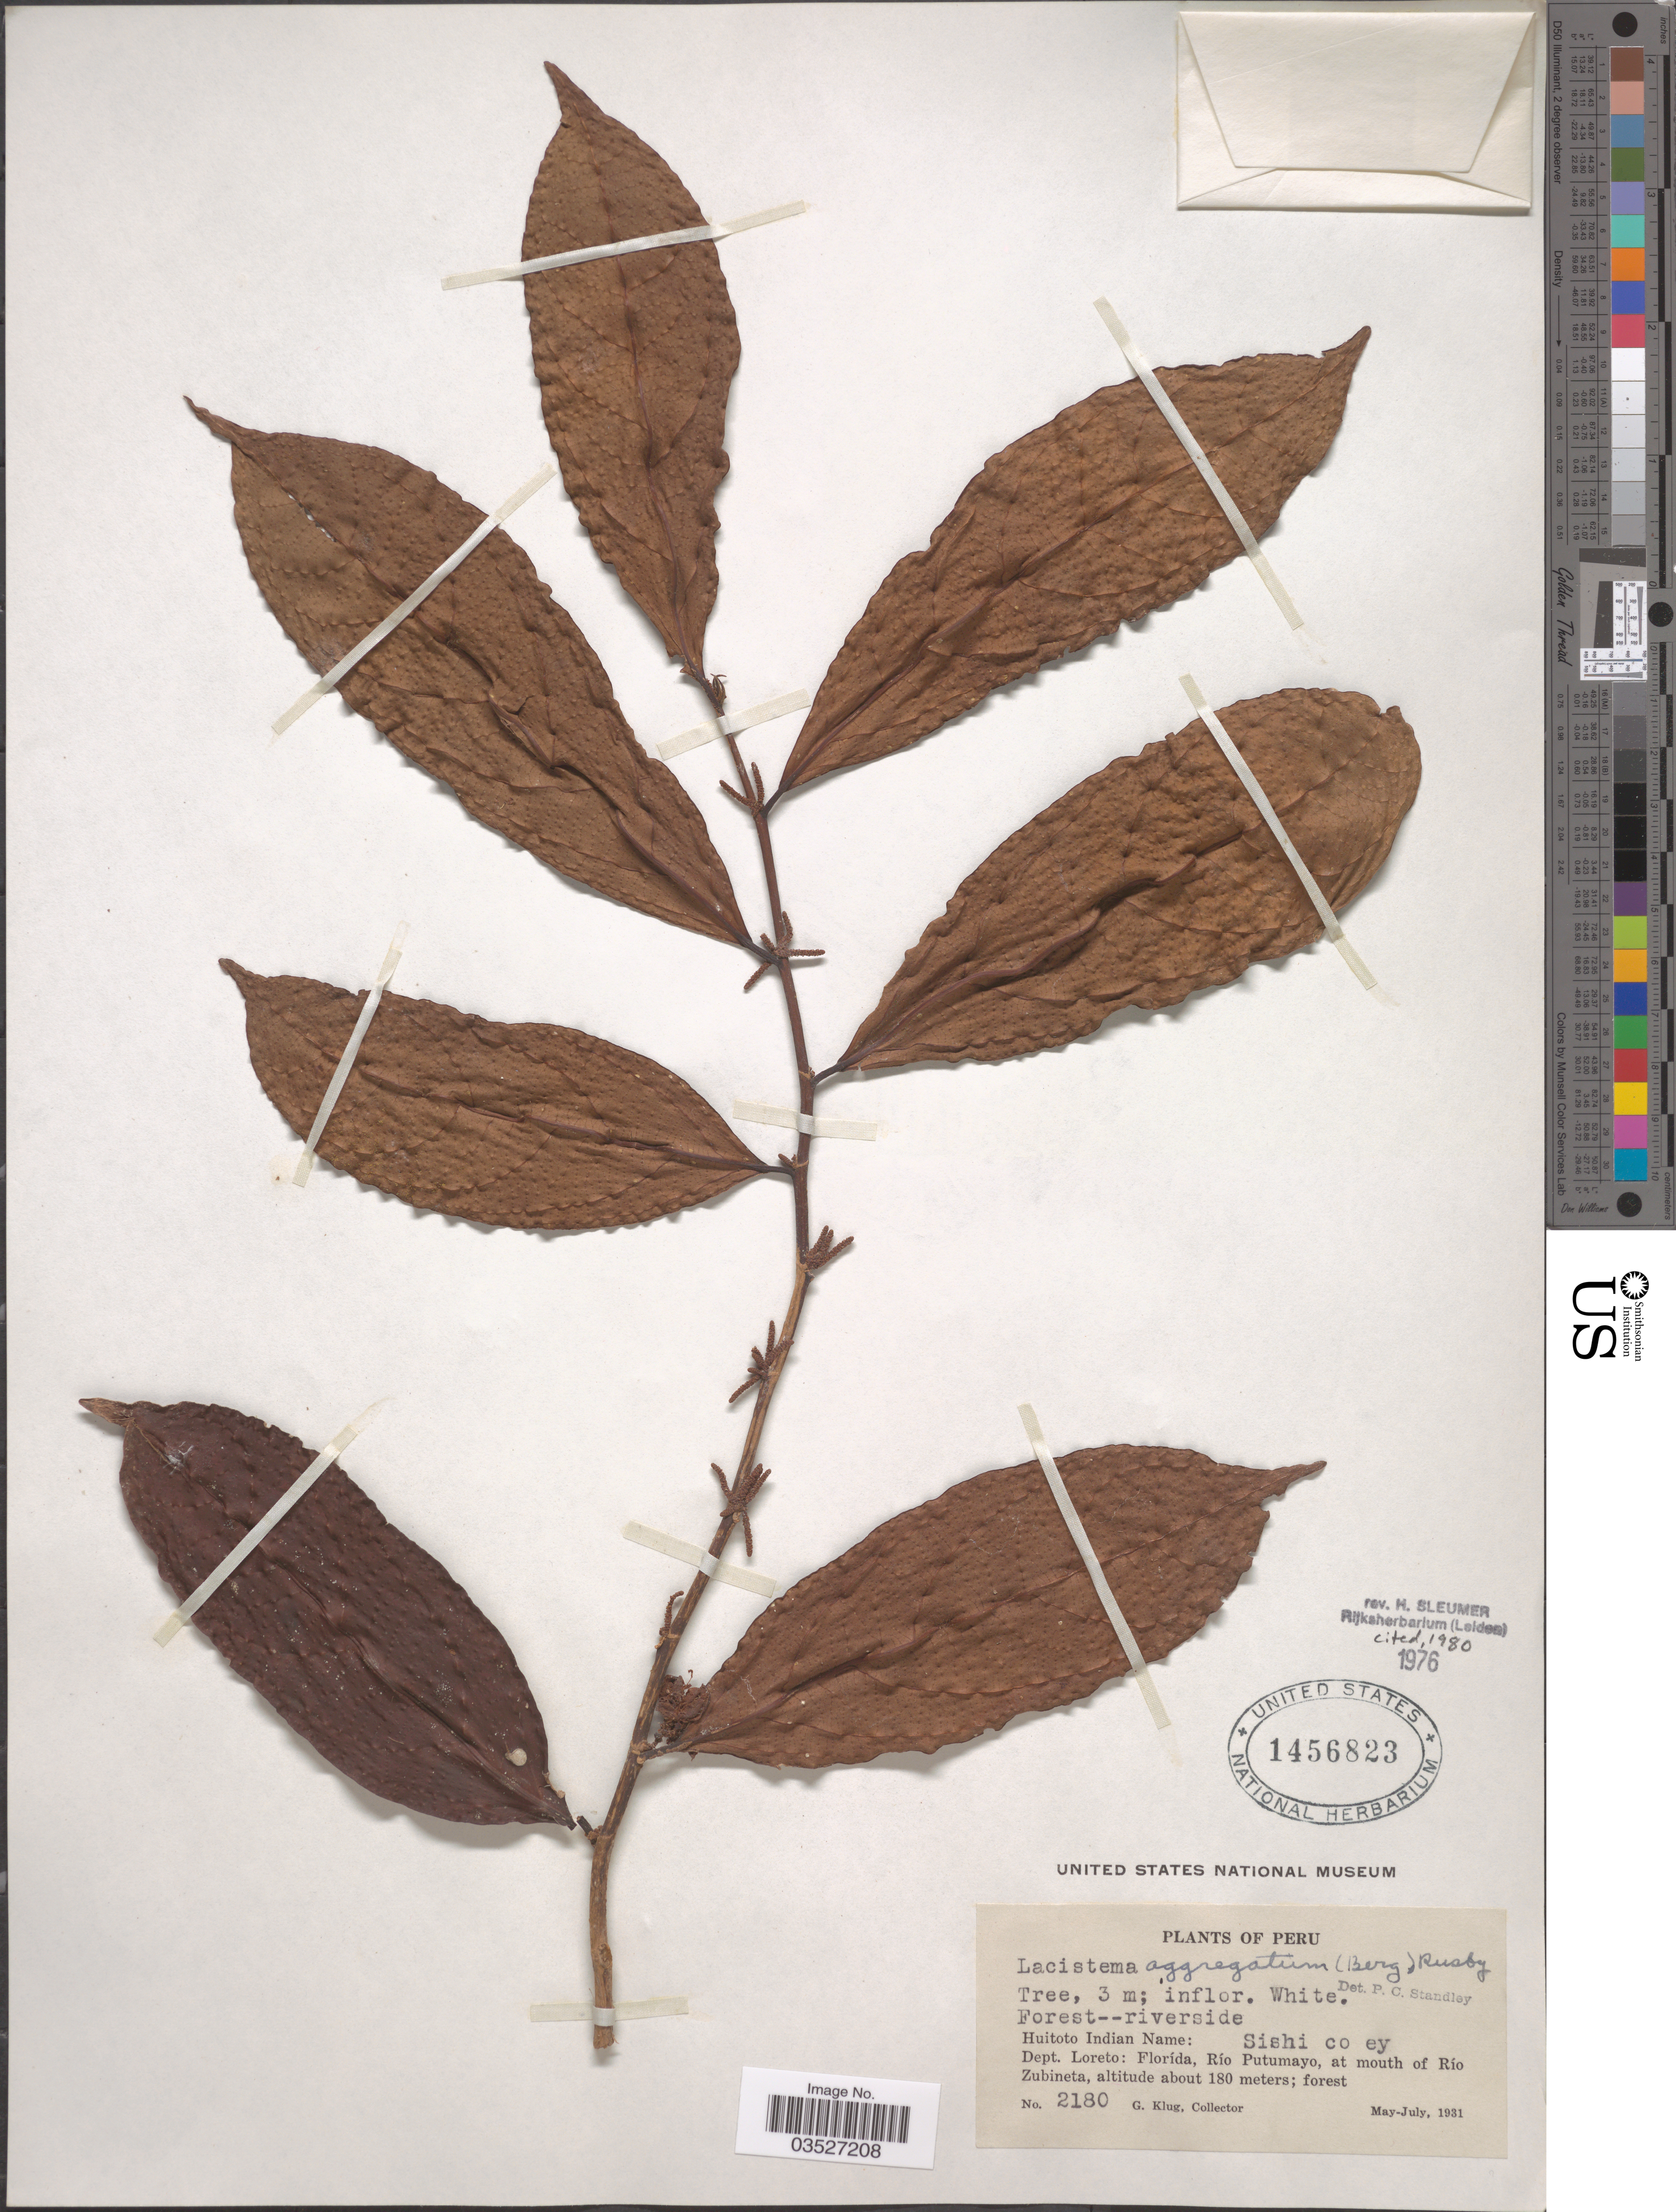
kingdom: Plantae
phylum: Tracheophyta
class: Magnoliopsida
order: Malpighiales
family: Lacistemataceae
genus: Lacistema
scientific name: Lacistema aggregatum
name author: (P.J. Bergius) Rusby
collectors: G. Klug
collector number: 2180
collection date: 1931-05/1931-07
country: Peru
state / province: Loreto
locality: Forest--riverside. Dept. Loreto: Florída, Río Putumayo, at mouth of Río Zubineta.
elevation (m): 180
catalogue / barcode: US 1456823